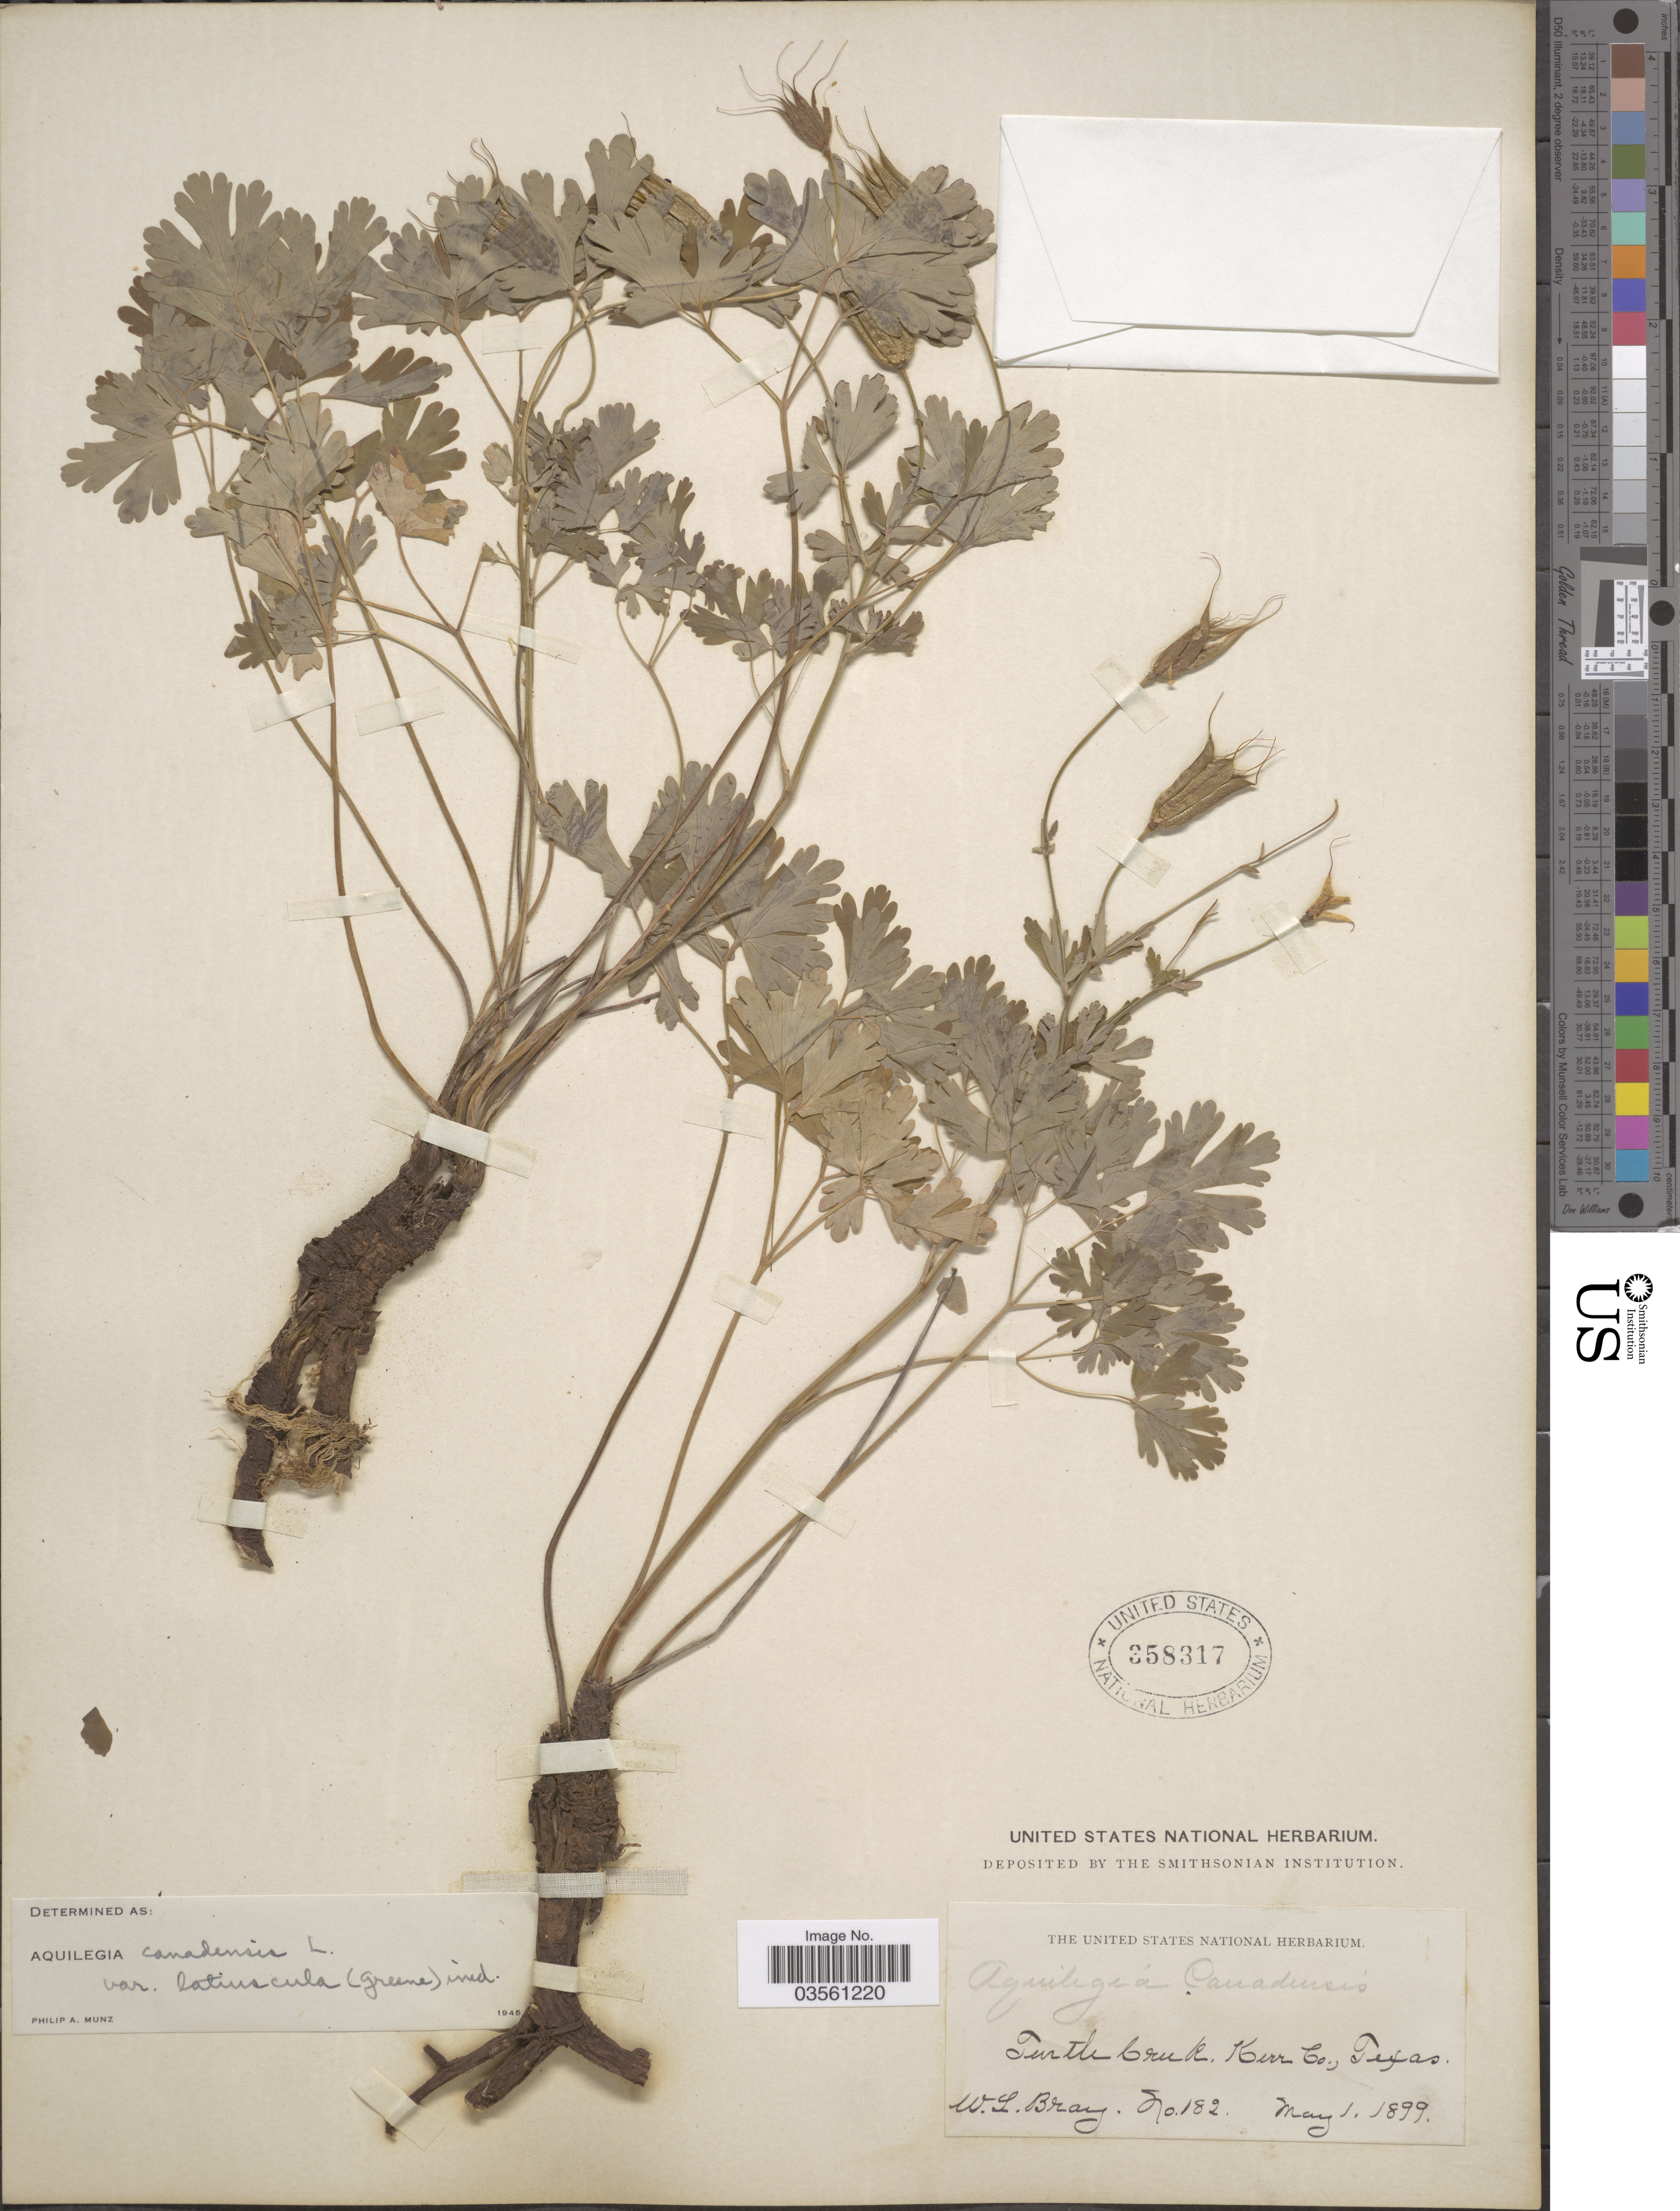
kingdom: Plantae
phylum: Tracheophyta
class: Magnoliopsida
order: Ranunculales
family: Ranunculaceae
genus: Aquilegia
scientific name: Aquilegia canadensis var. latiuscula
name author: (Greene) Munz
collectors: W. L. Bray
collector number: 182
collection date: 1899-05-01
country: United States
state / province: Texas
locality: Turtle Creek, Kerr. Co.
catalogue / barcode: US 358317